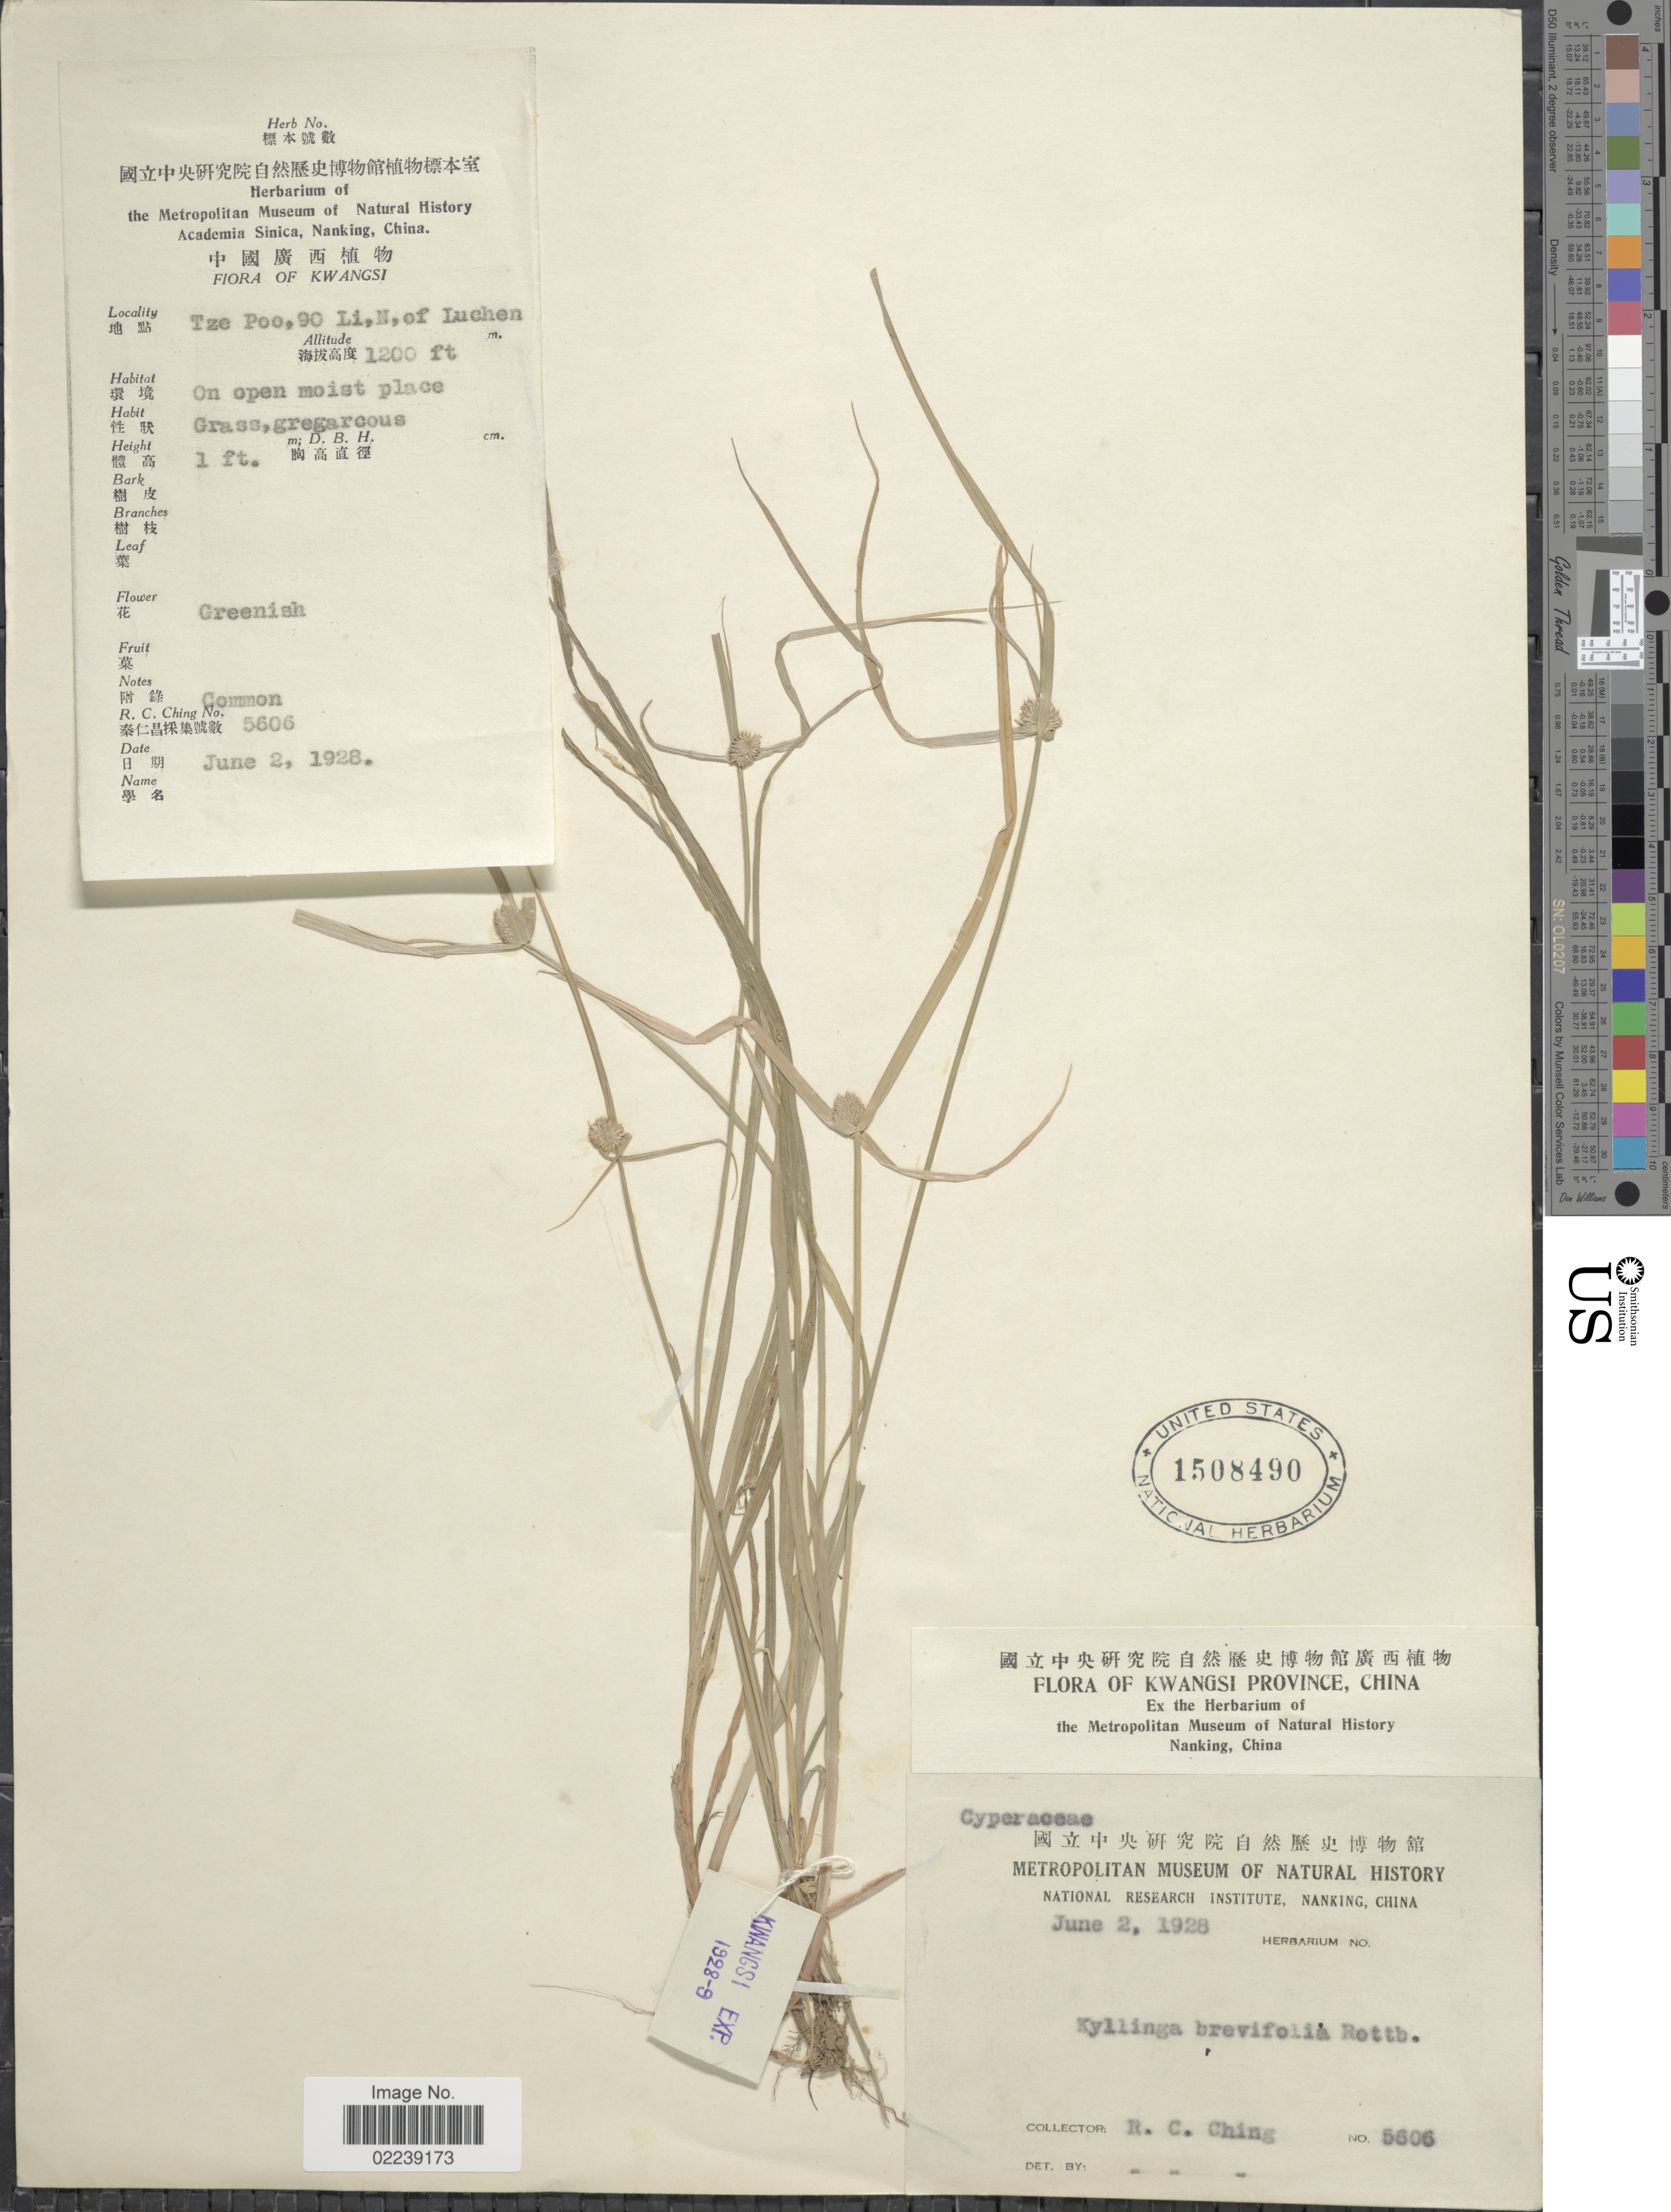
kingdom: Plantae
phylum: Tracheophyta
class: Liliopsida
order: Poales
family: Cyperaceae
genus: Cyperus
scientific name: Cyperus brevifolius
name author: (Rottb.) Hassk.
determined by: Strong, M. T., (US), Smithsonian Institution - National Museum of Natural History (UNITED STATES)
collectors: R. C. Ching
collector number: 5606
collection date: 1928-06-02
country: China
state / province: Guangxi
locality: Kwangsi. Tze Poo, 90 Li, N, of Luchen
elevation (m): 366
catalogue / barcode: US 1508490